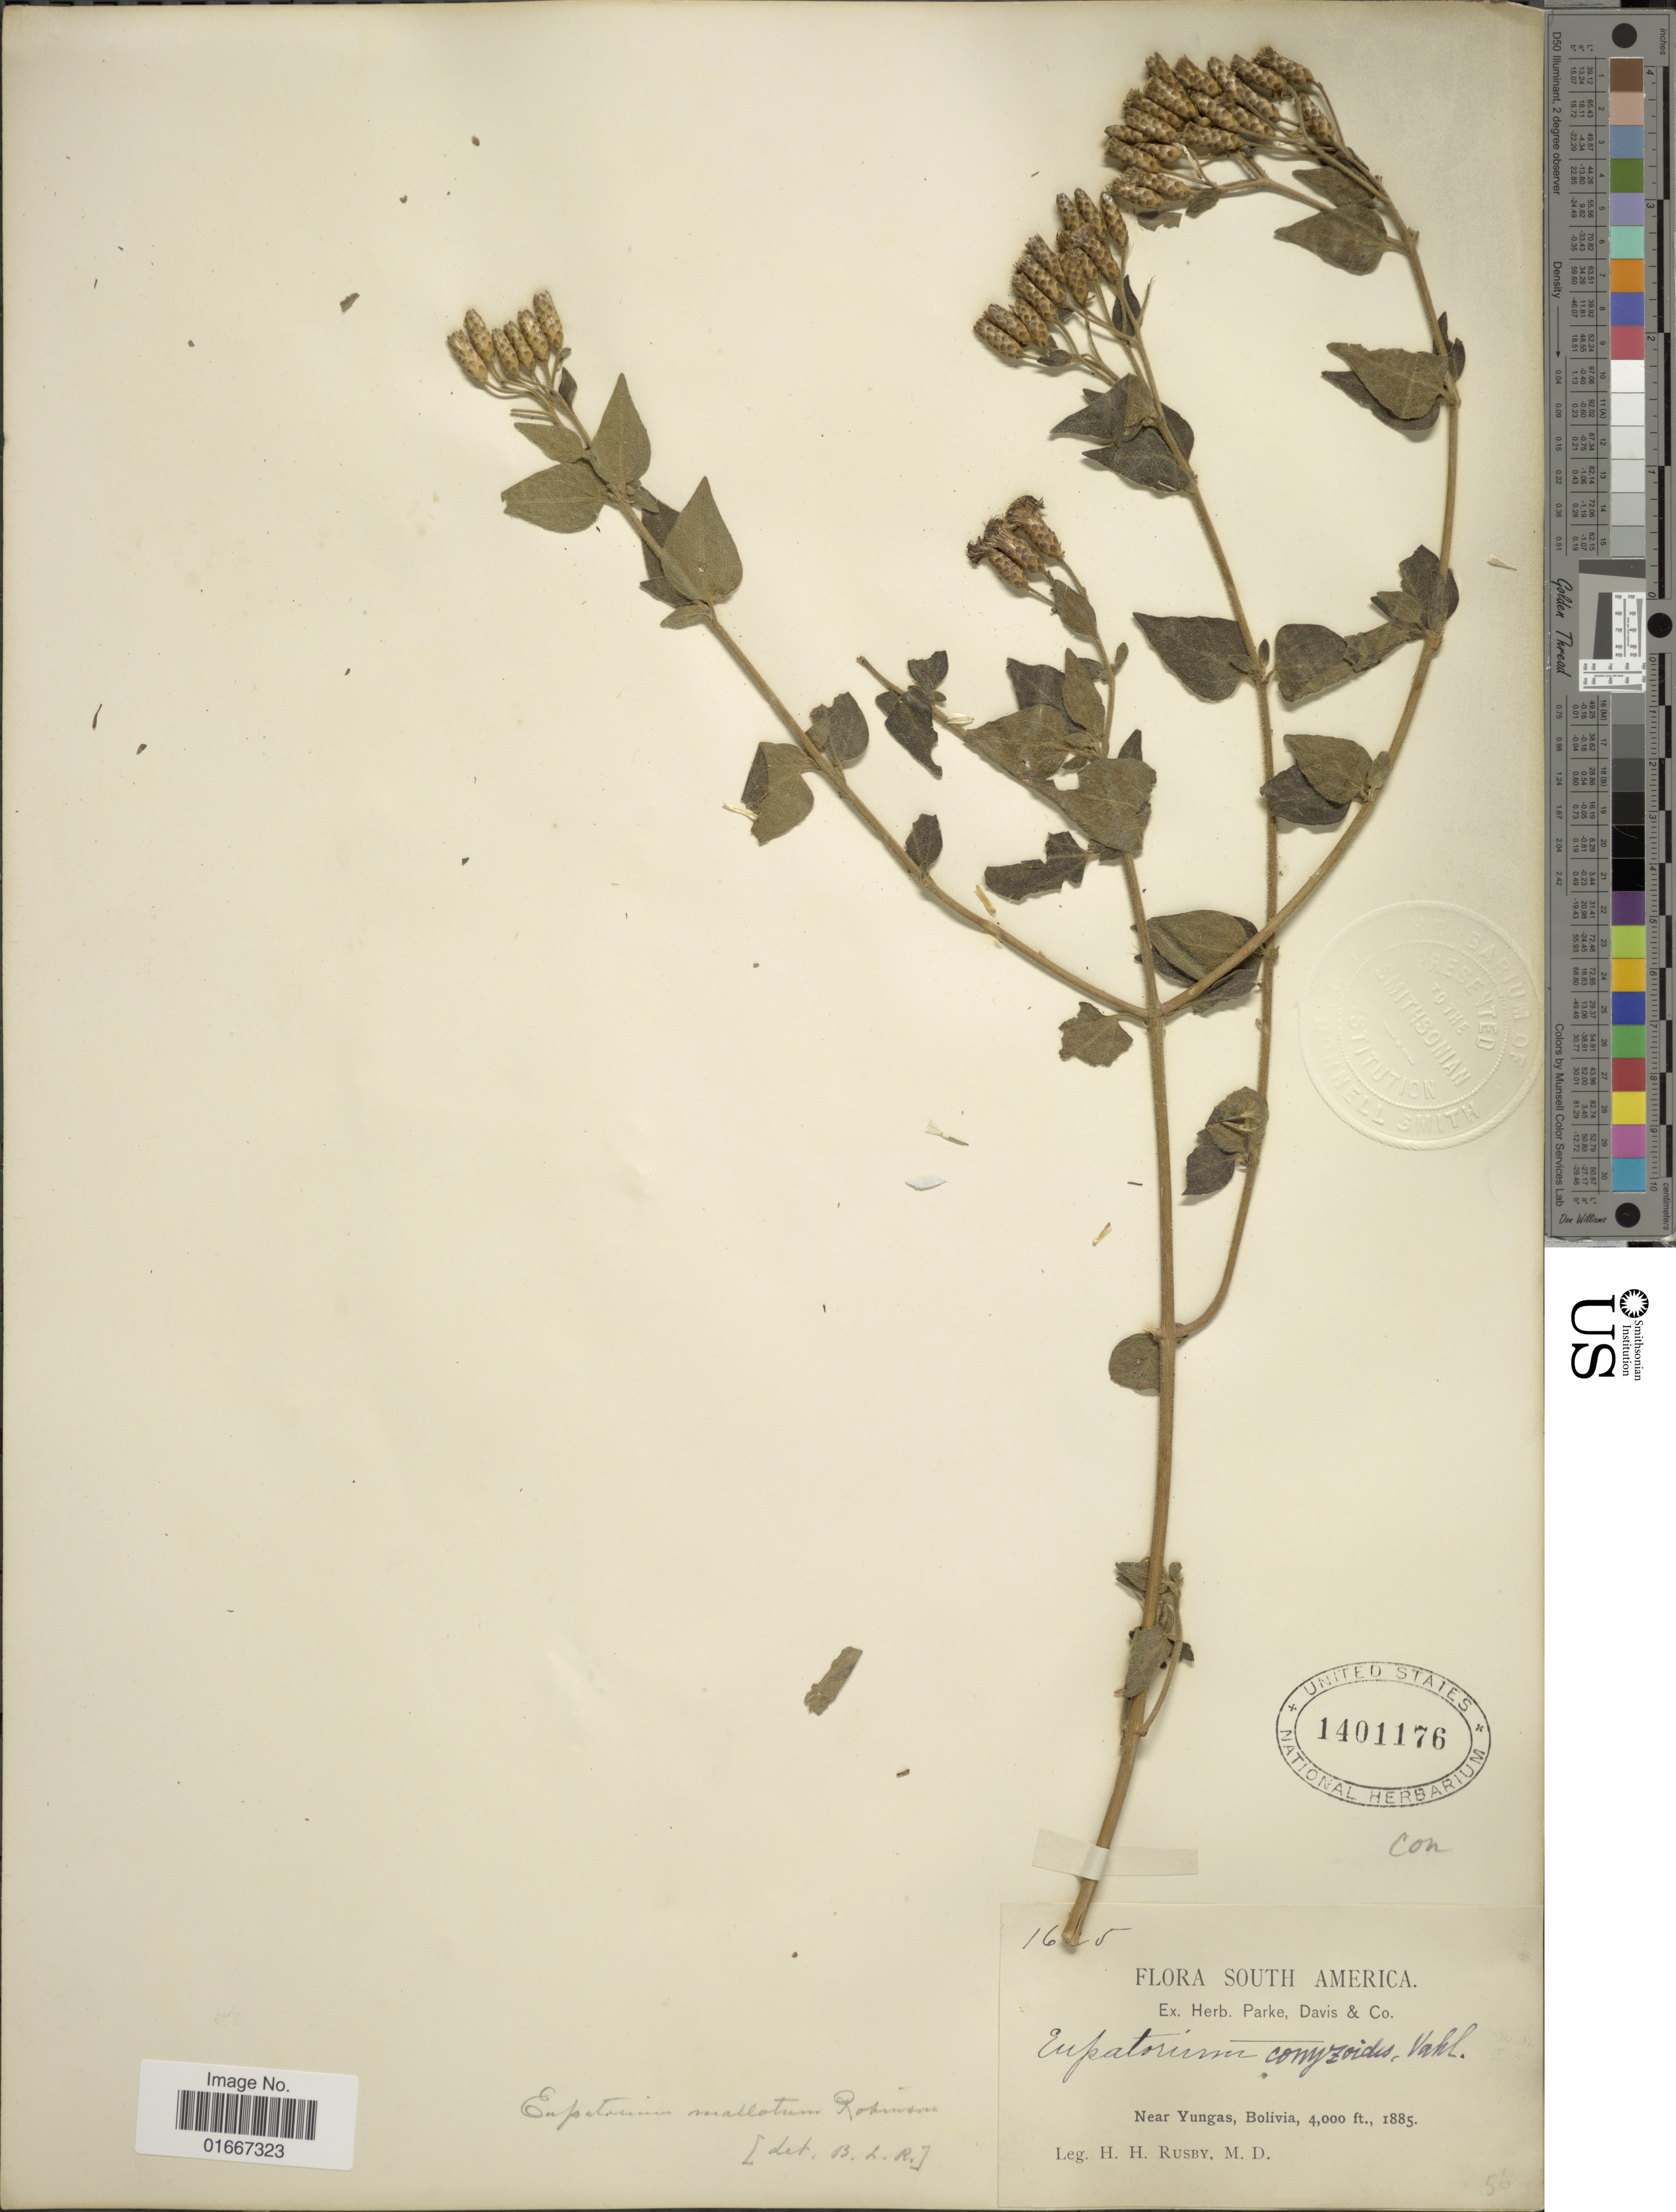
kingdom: Plantae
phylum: Tracheophyta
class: Magnoliopsida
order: Asterales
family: Asteraceae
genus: Chromolaena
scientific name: Chromolaena mallota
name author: (B.L. Rob.) R.M. King & H. Rob.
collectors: H. H. Rusby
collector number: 1625*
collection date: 1885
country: Bolivia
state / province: La Paz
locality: Near Yungas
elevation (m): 1219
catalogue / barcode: US 1401176